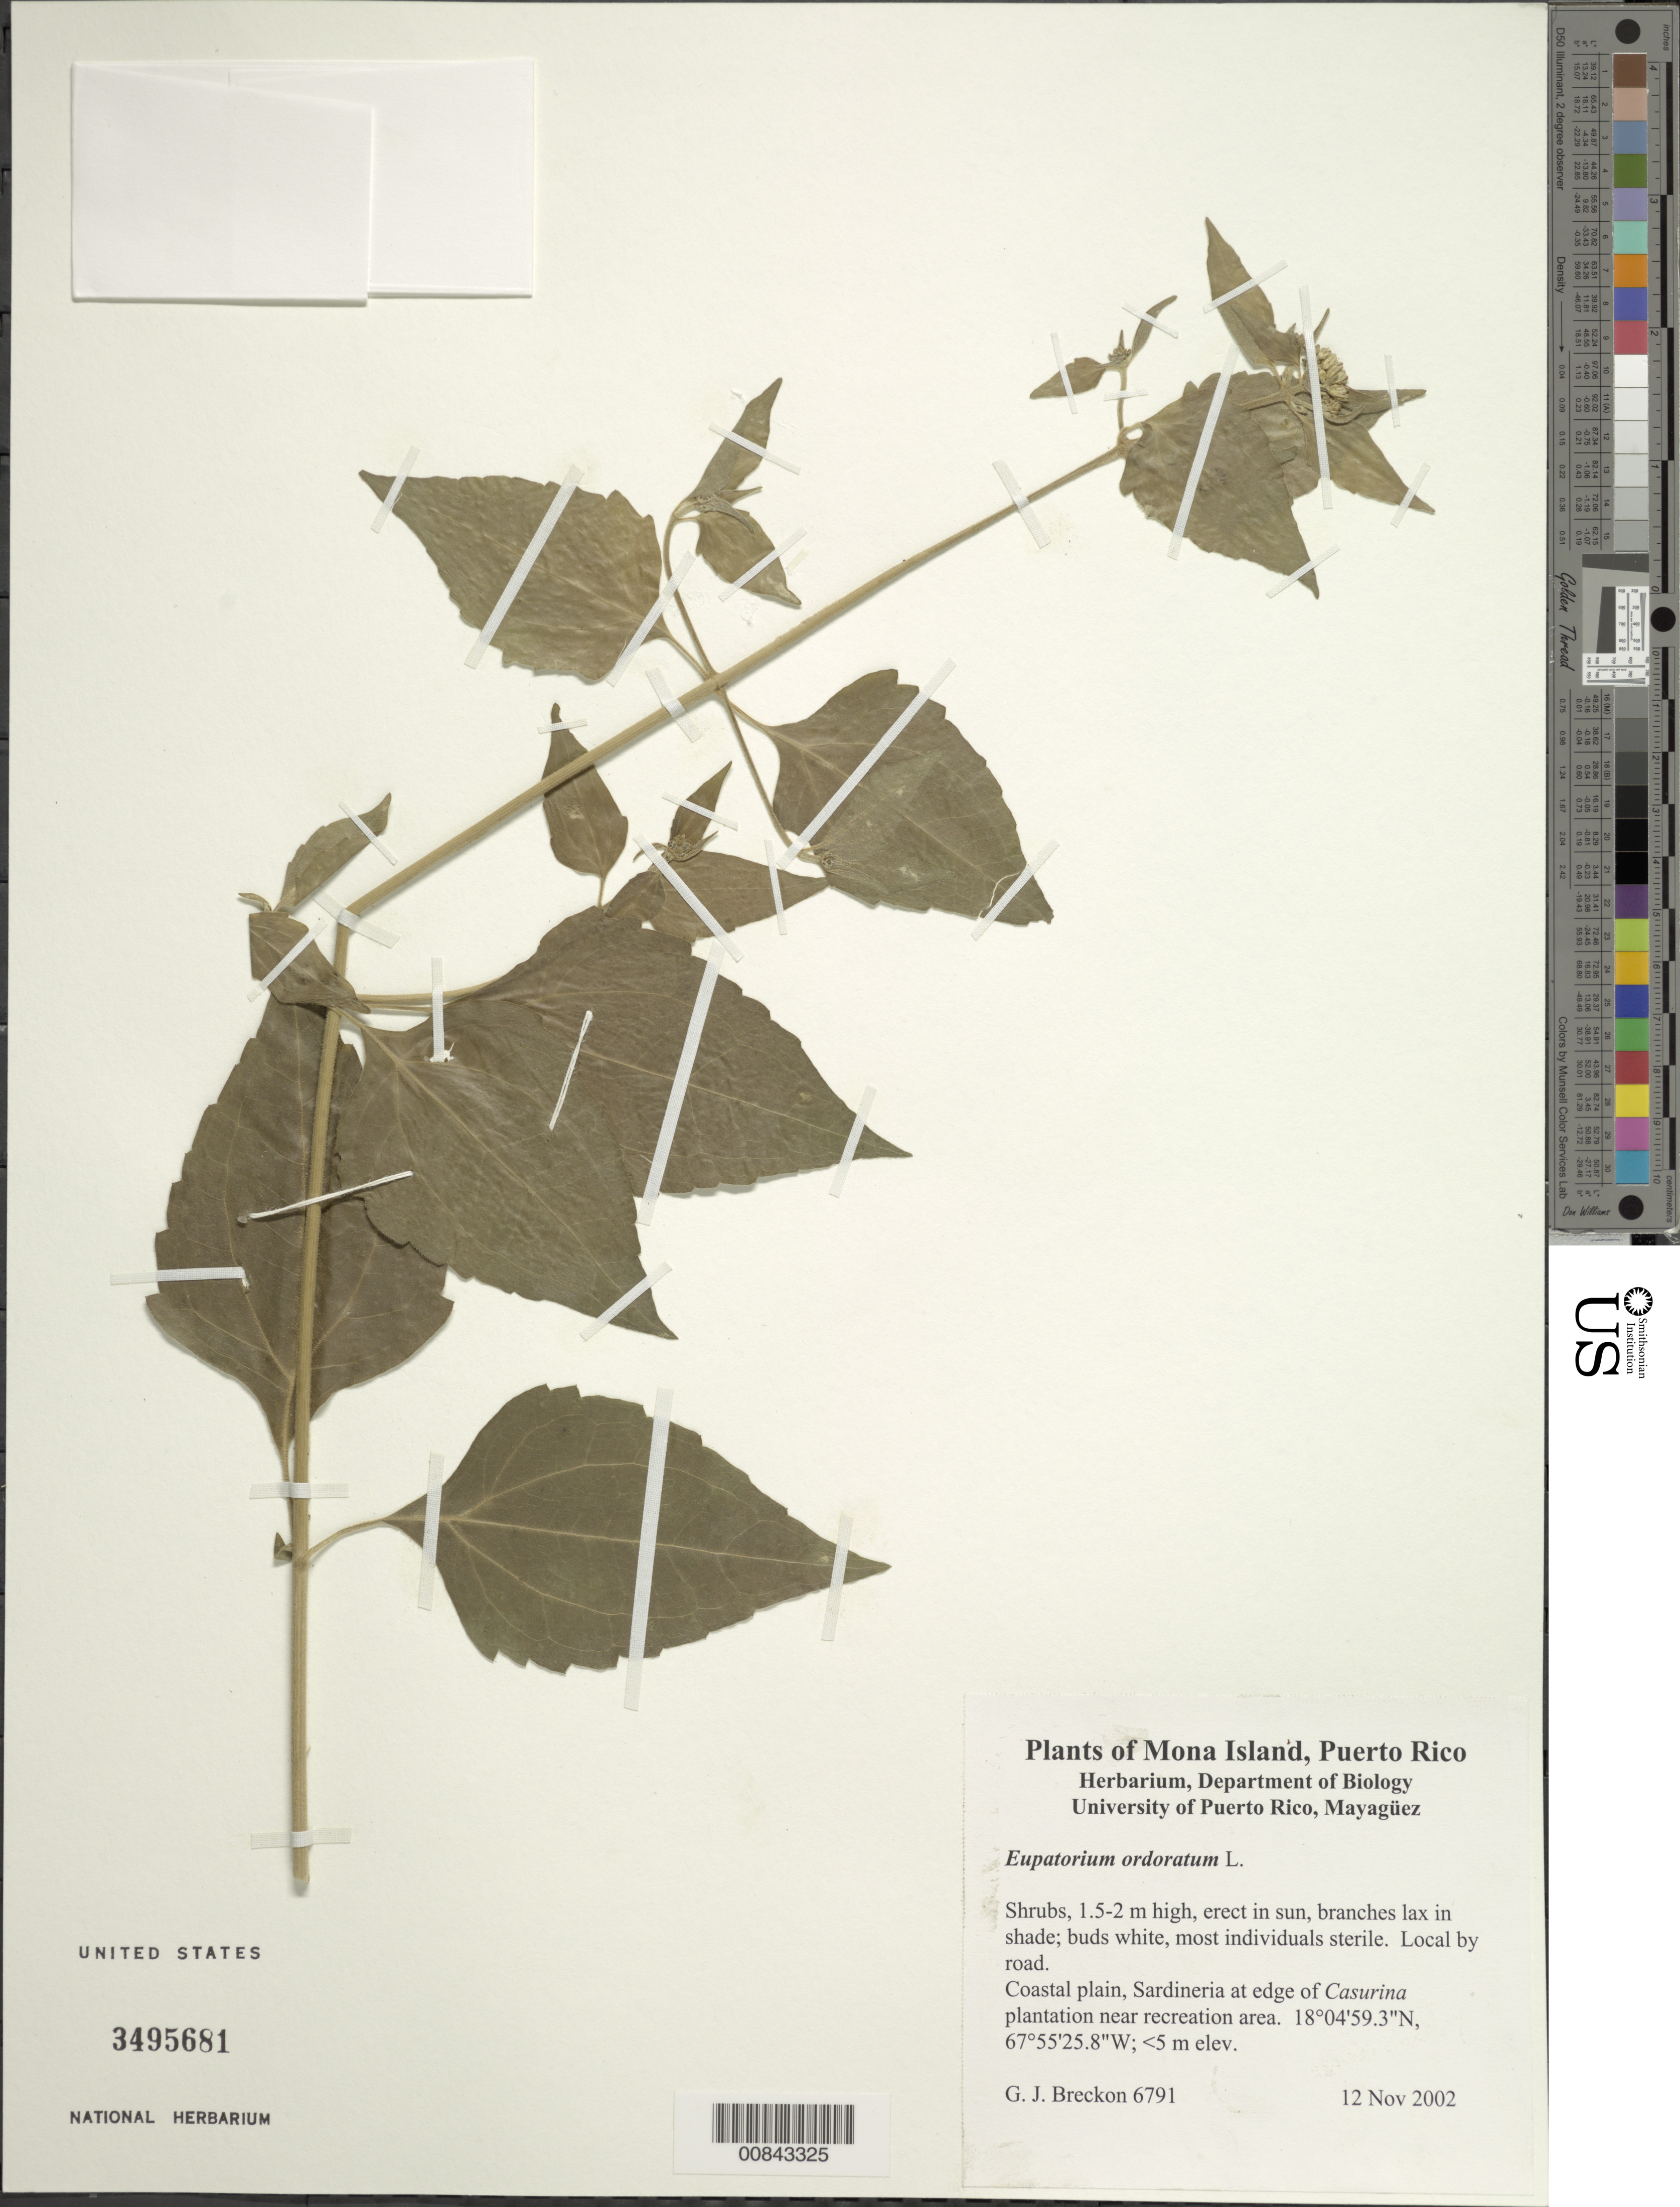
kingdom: Plantae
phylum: Tracheophyta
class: Magnoliopsida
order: Asterales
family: Asteraceae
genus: Chromolaena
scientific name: Chromolaena odorata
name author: (L.) R.M. King & H. Rob.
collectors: G. Breckon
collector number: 6791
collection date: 2002-11-12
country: Puerto Rico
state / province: Mayagüez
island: Mona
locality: Mona Island, Coastal plain, Sardineria at edge of Casurina plantation near recreation area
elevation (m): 5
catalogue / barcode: US 3495681